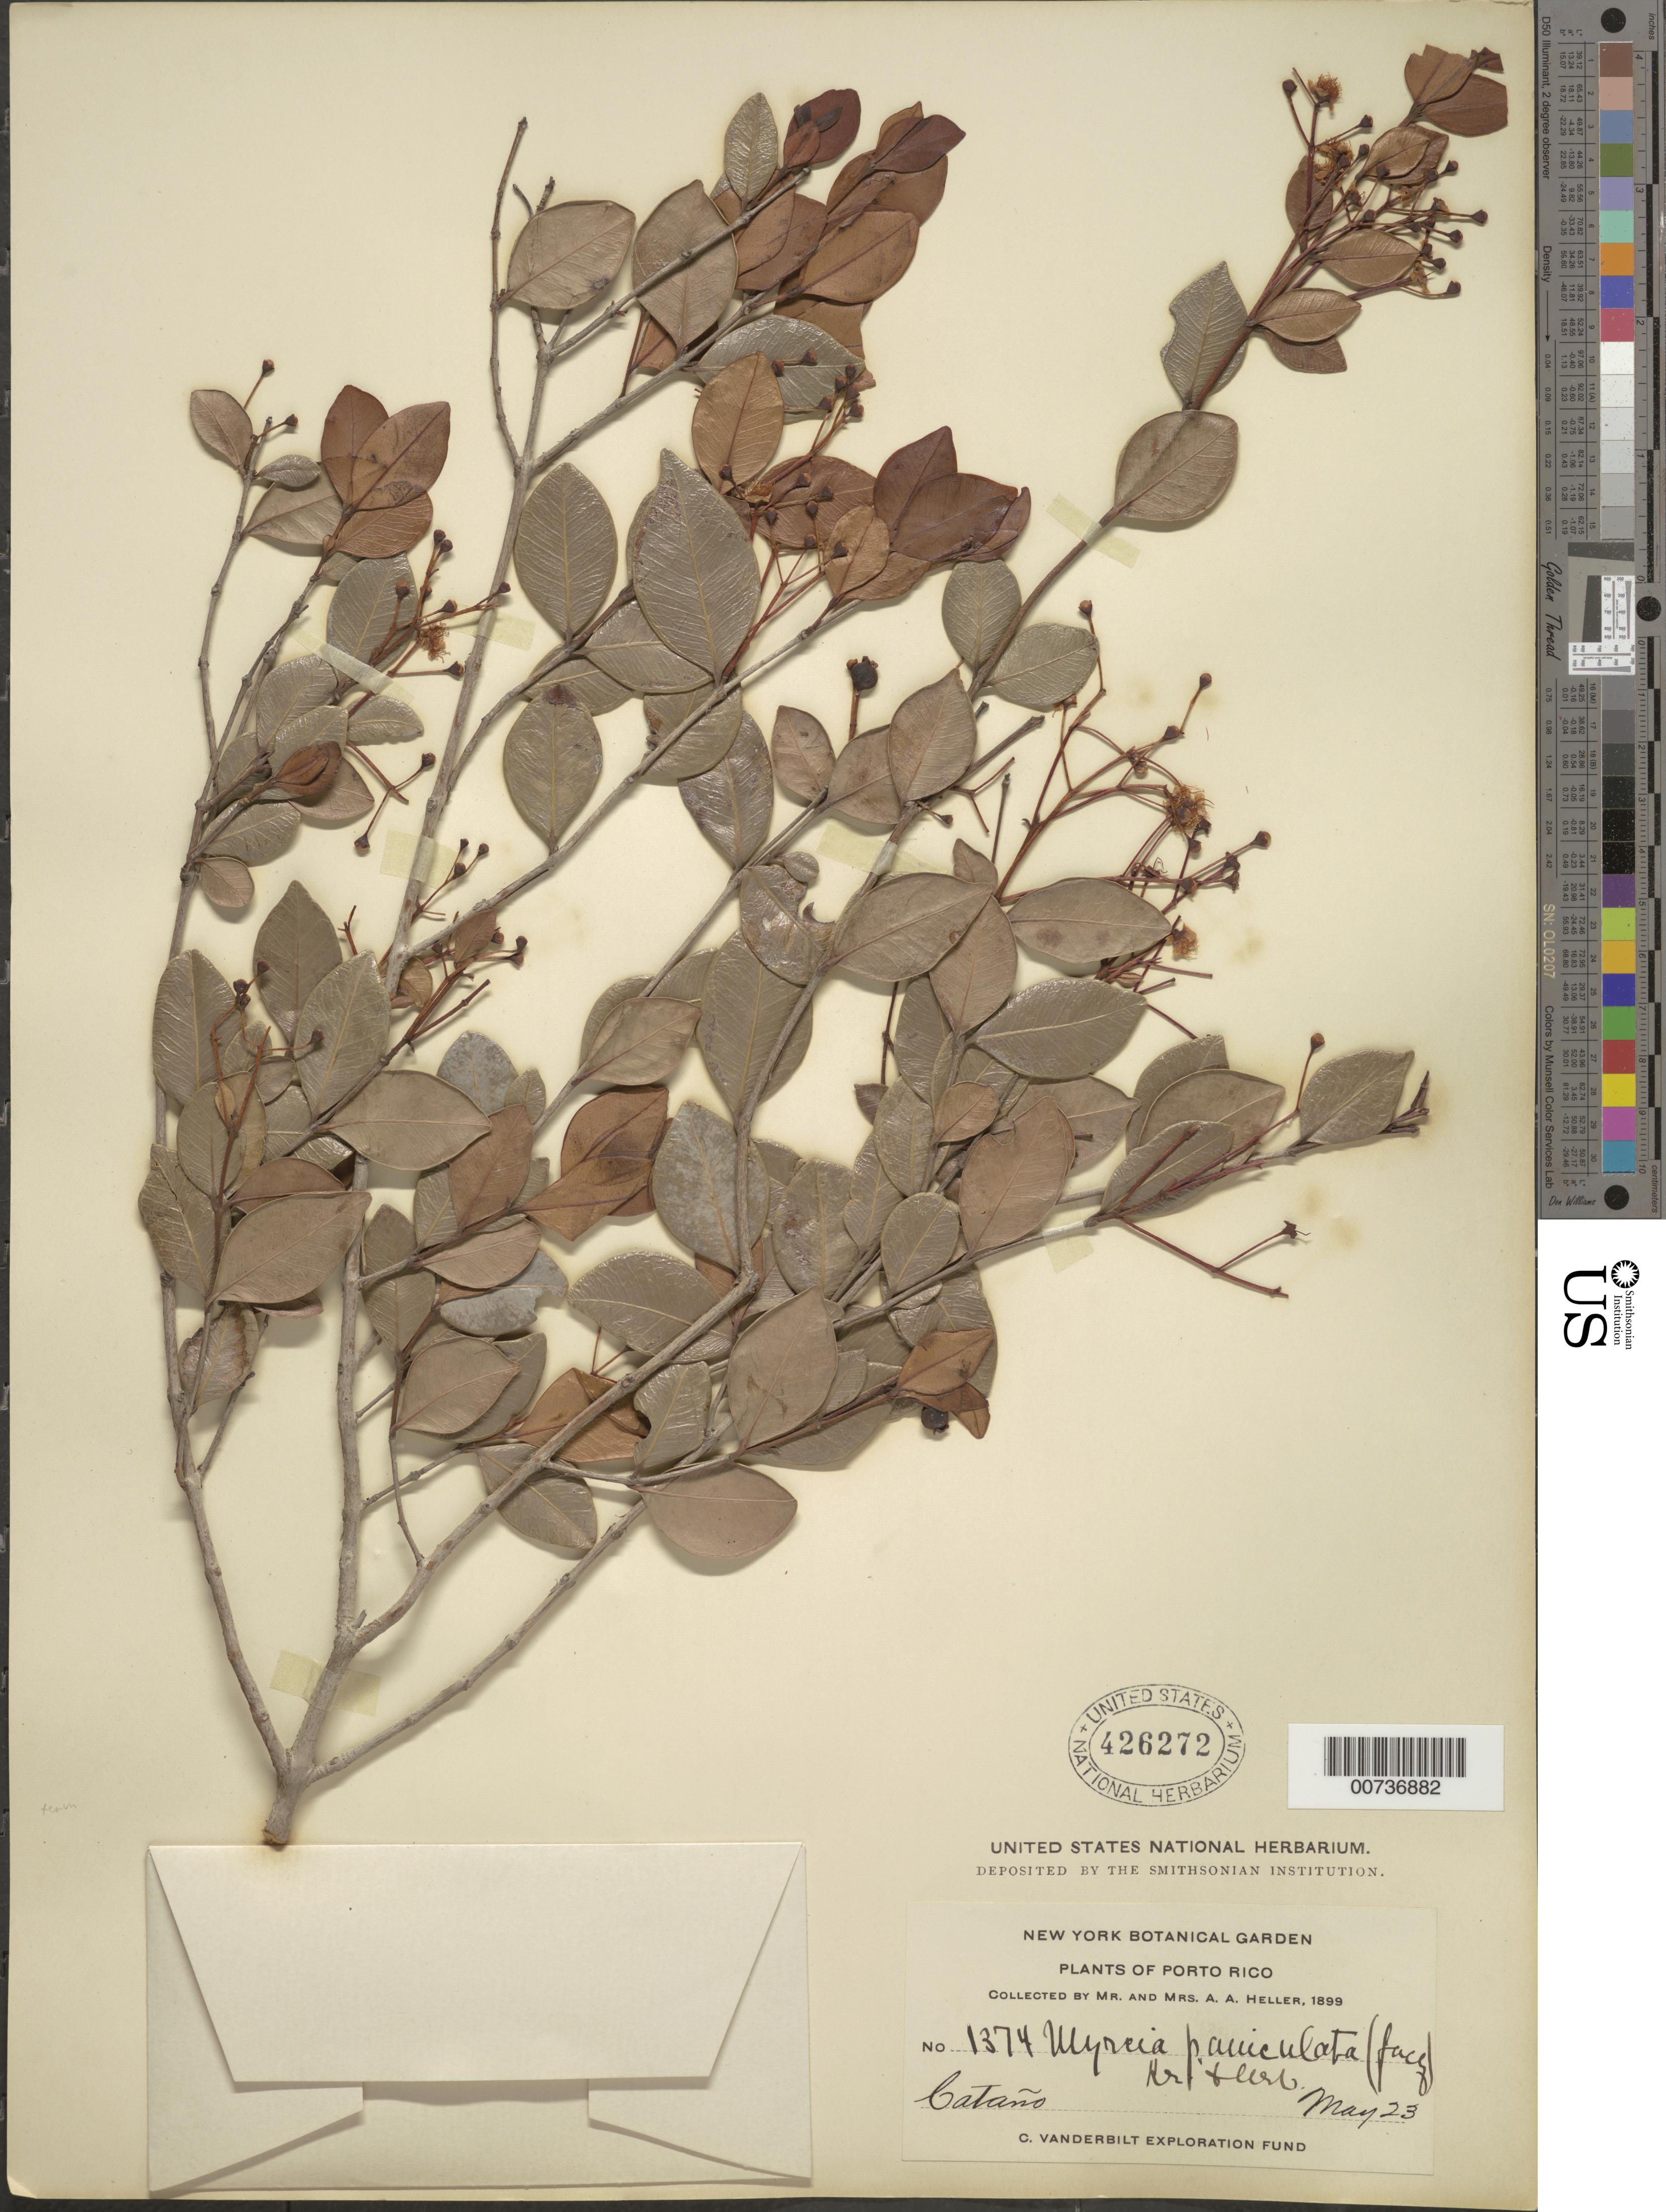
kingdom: Plantae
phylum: Tracheophyta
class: Magnoliopsida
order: Myrtales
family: Myrtaceae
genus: Myrcia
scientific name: Myrcia citrifolia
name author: (Aubl.) Urb.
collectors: A. A. Heller & E. G. Heller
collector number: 1374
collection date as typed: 23 May 1899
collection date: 1899-05-23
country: Puerto Rico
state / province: Cataño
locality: Cataño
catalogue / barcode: US 426272